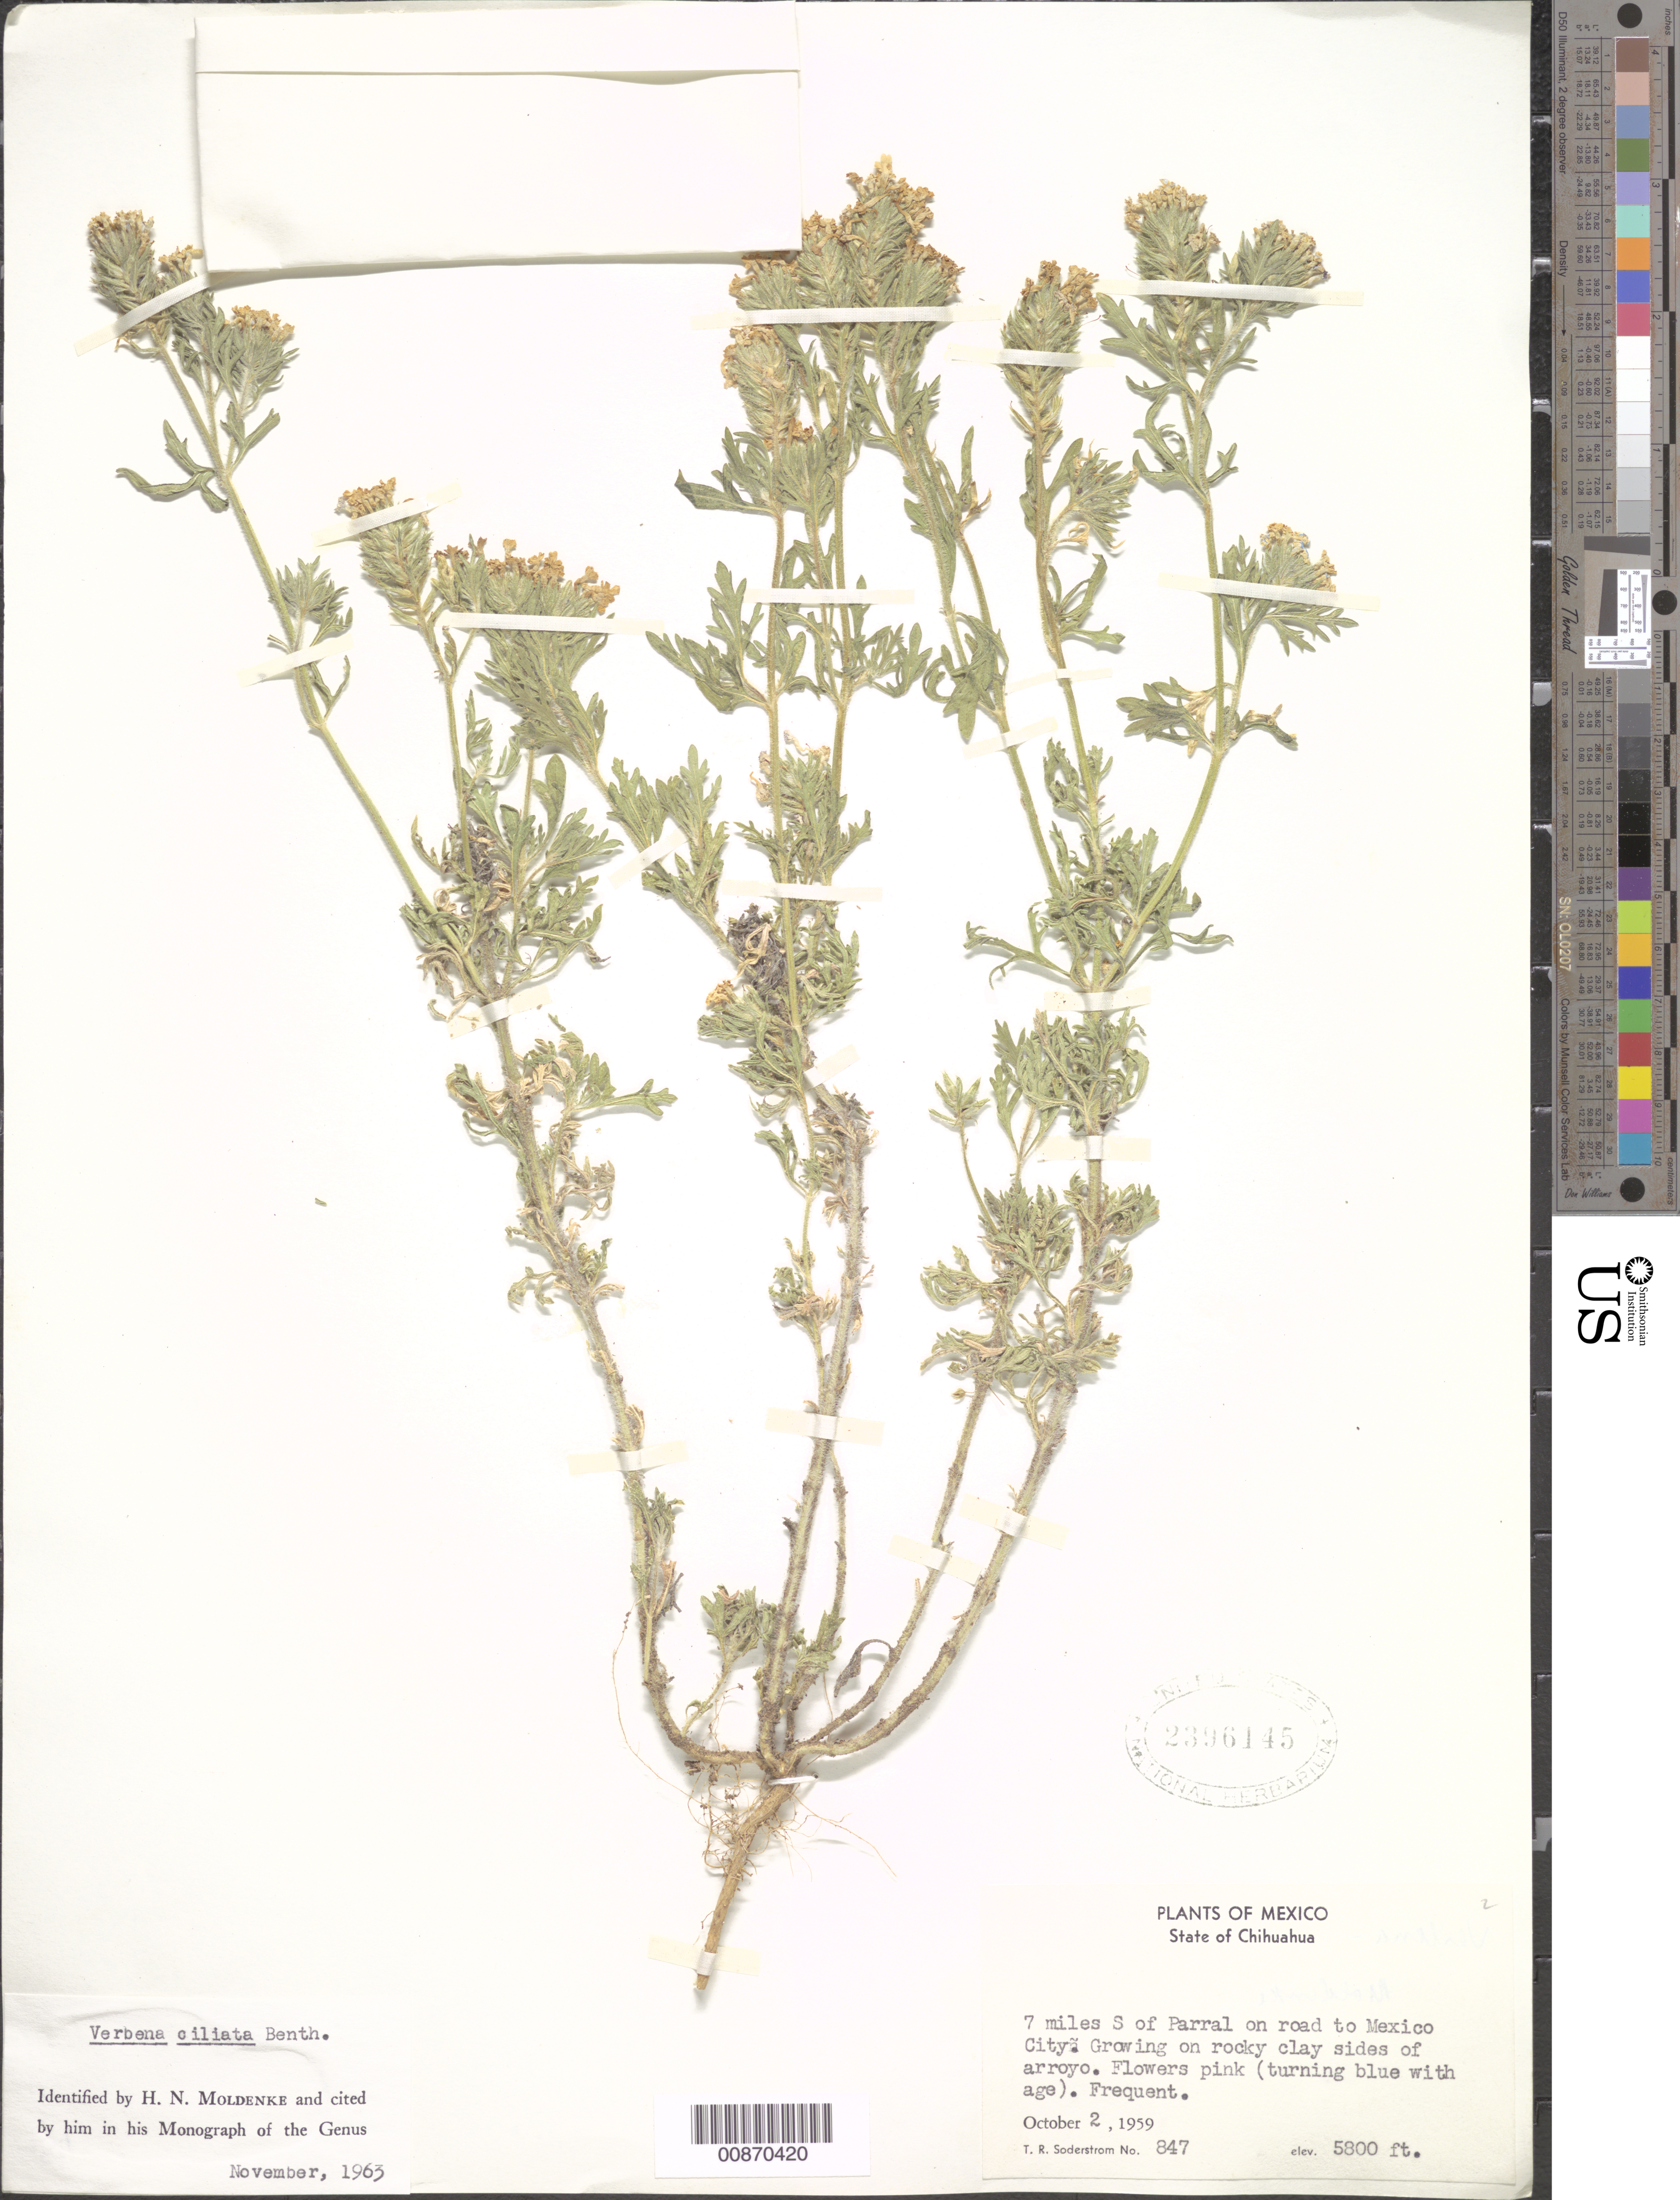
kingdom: Plantae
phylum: Tracheophyta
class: Magnoliopsida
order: Lamiales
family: Verbenaceae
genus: Verbena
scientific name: Verbena ciliata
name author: Benth.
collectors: T. R. Soderstrom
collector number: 847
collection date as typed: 02 Oct 1959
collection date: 1959-10-02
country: Mexico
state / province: Chihuahua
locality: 7 miles S of Parral on road to Mexico City.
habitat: Growing on rocky clay sides of arroyo.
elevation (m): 1768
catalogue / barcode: US 2396145